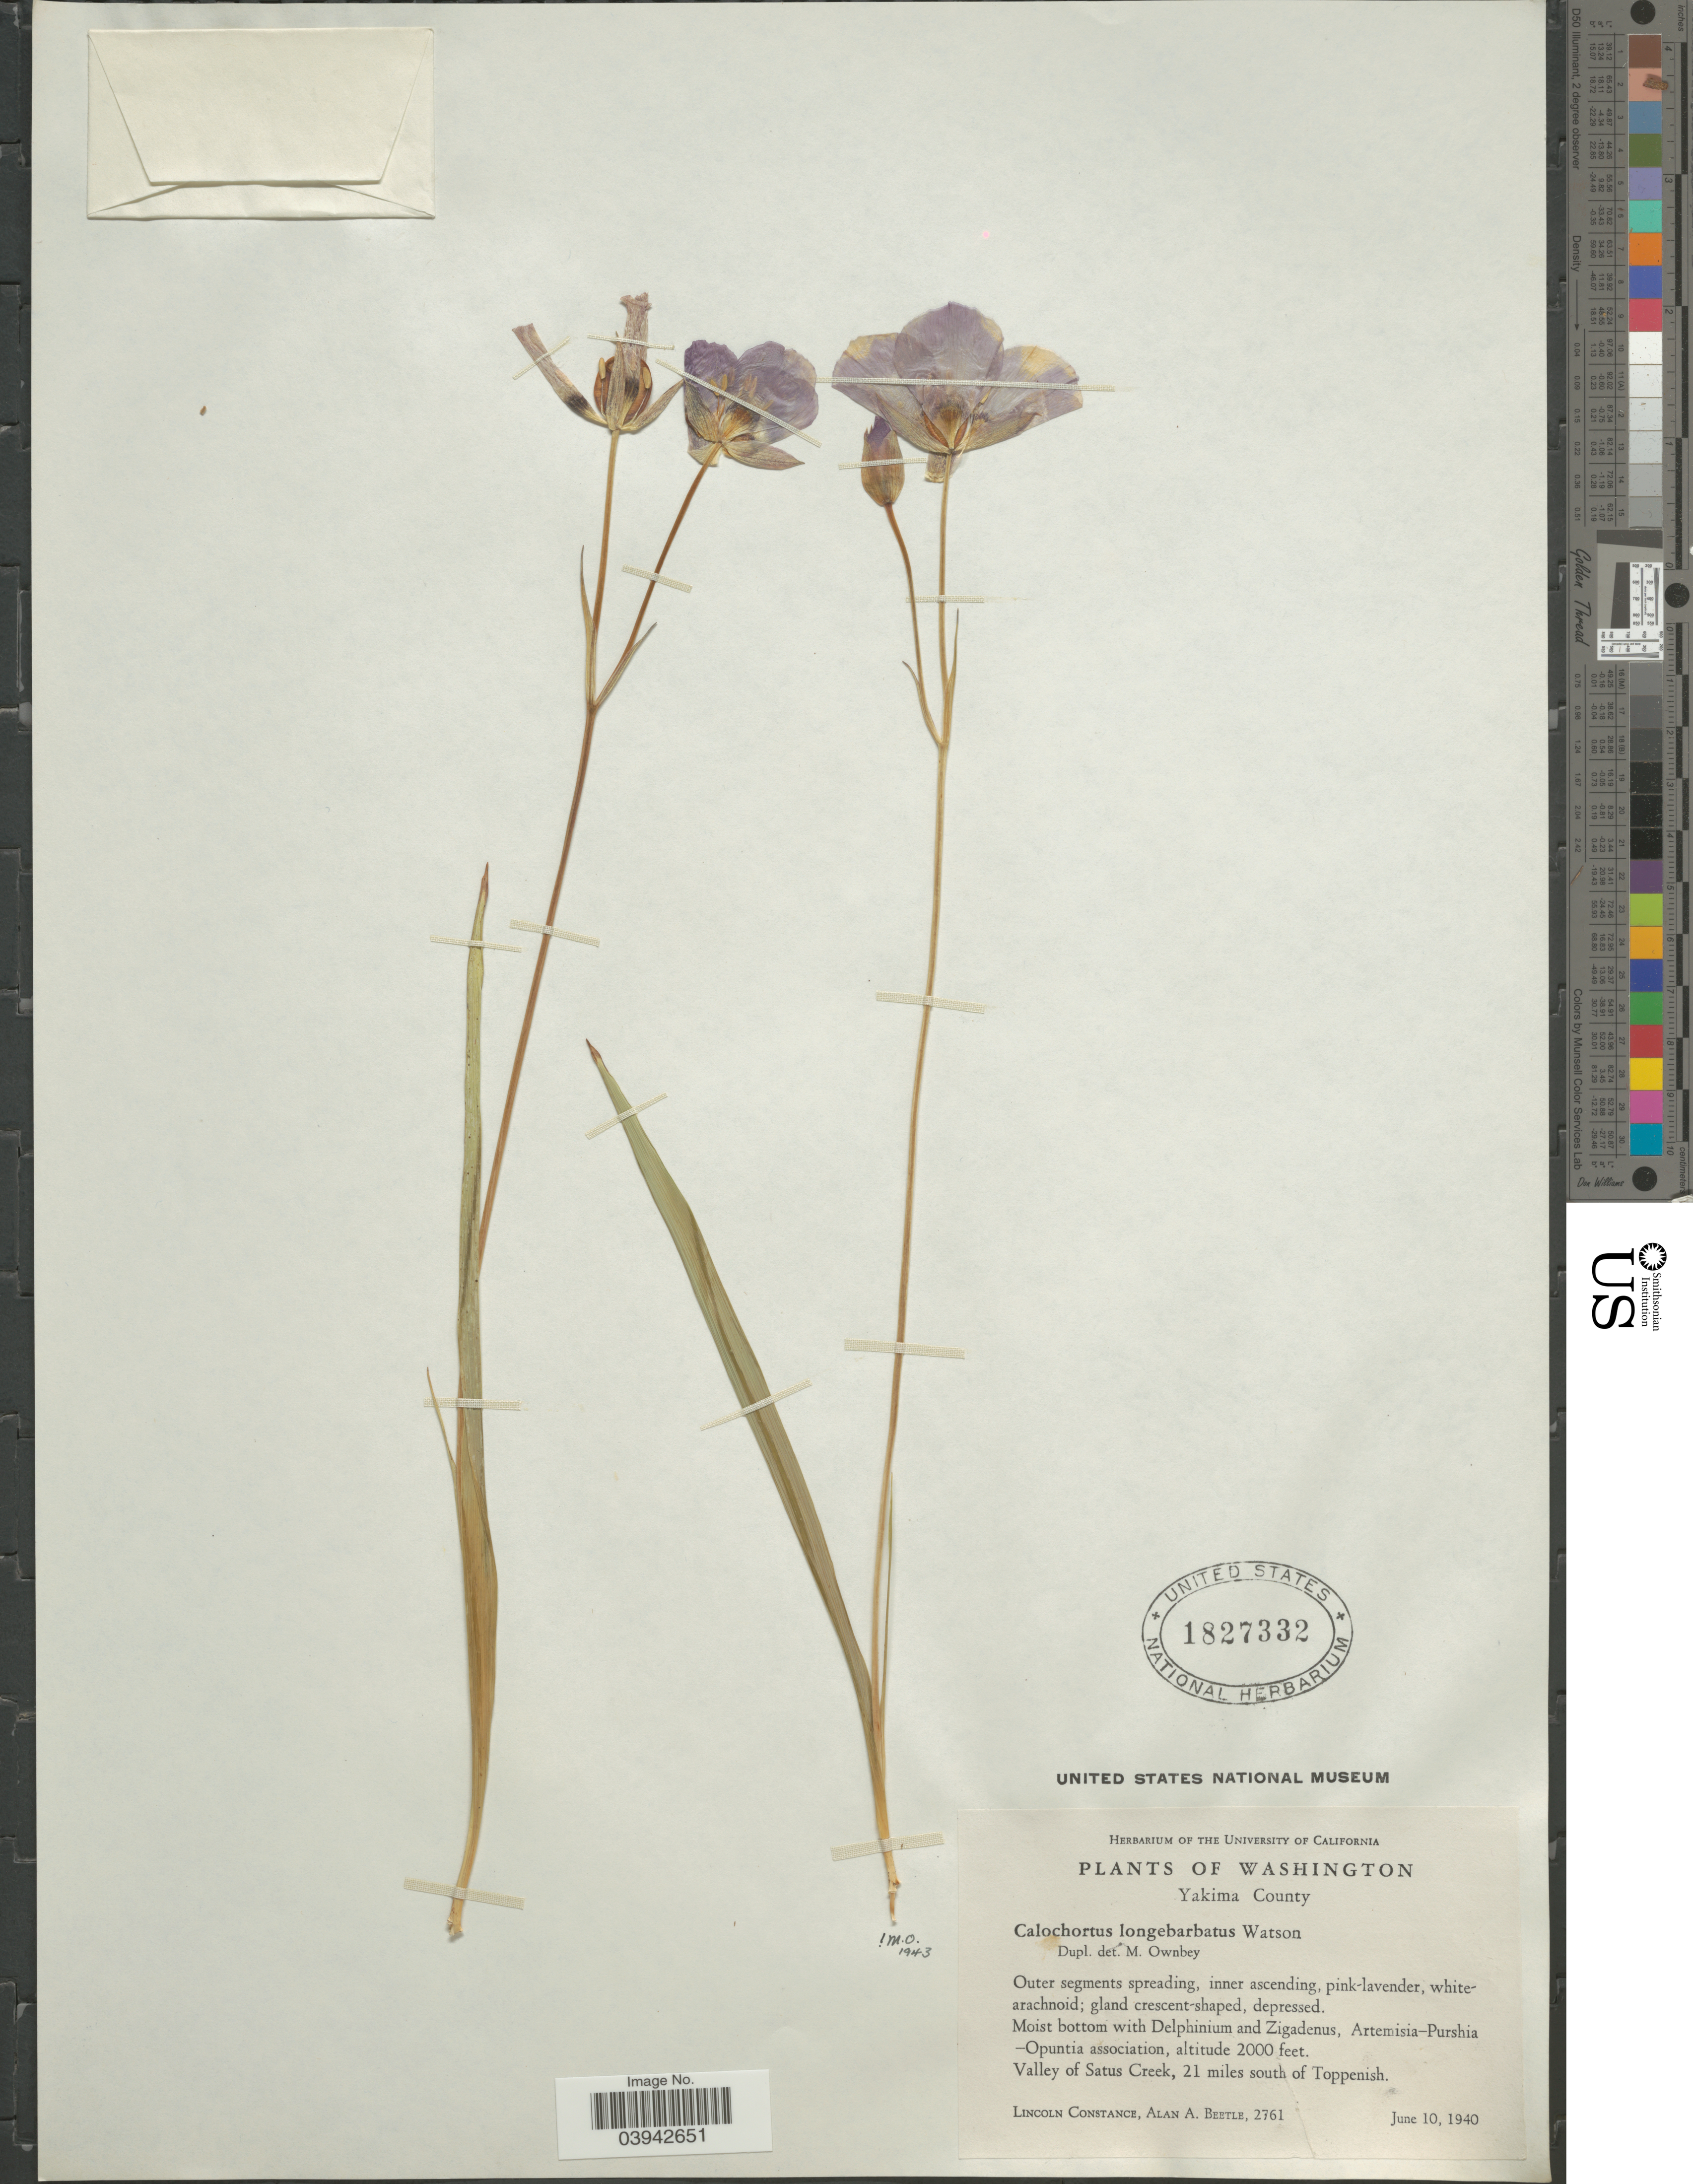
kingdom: Plantae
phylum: Tracheophyta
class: Liliopsida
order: Liliales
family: Liliaceae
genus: Calochortus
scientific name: Calochortus longebarbatus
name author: S. Watson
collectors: L. Constance & A. A. Beetle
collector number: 2761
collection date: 1940-06-10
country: United States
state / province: Washington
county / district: Yakima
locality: Yakima County. Valley of Satus Creek, 21 miles south of Toppenish.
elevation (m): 610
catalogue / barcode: US 1827332